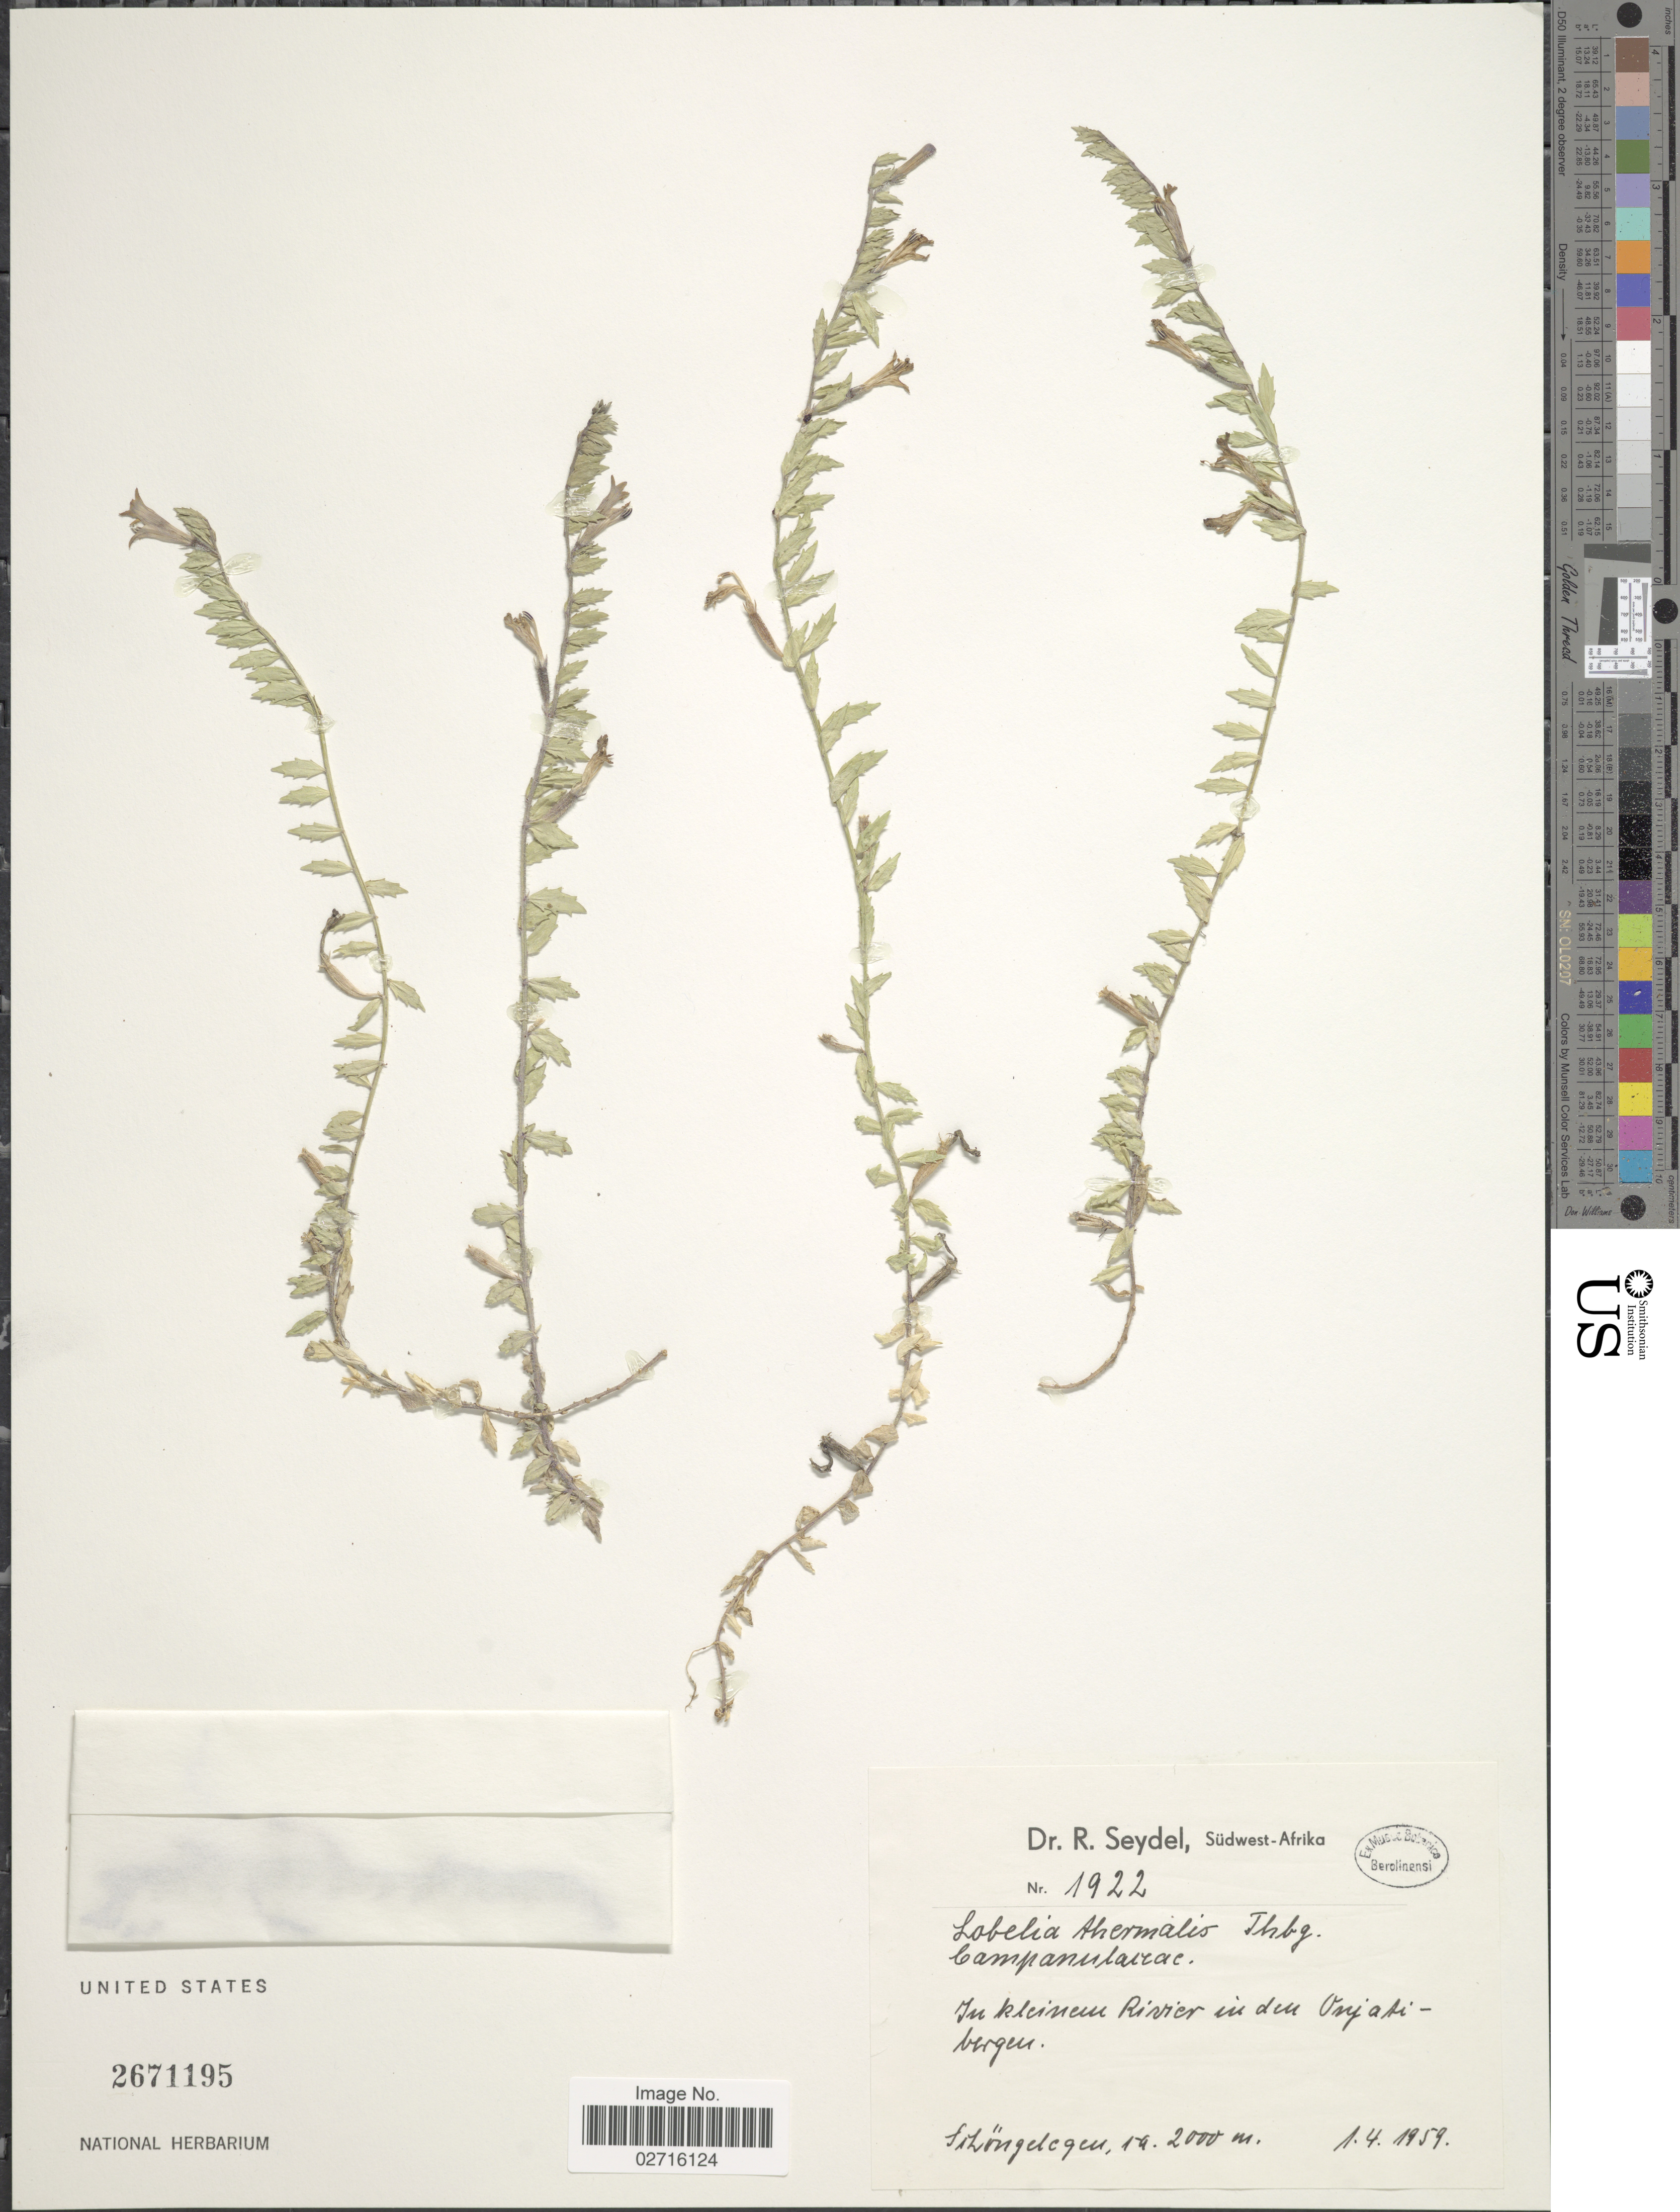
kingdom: Plantae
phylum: Tracheophyta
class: Magnoliopsida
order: Asterales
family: Campanulaceae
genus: Lobelia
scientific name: Lobelia thermalis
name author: Thunb.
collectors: R. Seydel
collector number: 1922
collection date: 1959-04-01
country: Namibia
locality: Südwest-Afrika. In kleinem Rivier in den Onjiatibergen. Schöngelegen.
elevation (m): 2000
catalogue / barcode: US 2671195